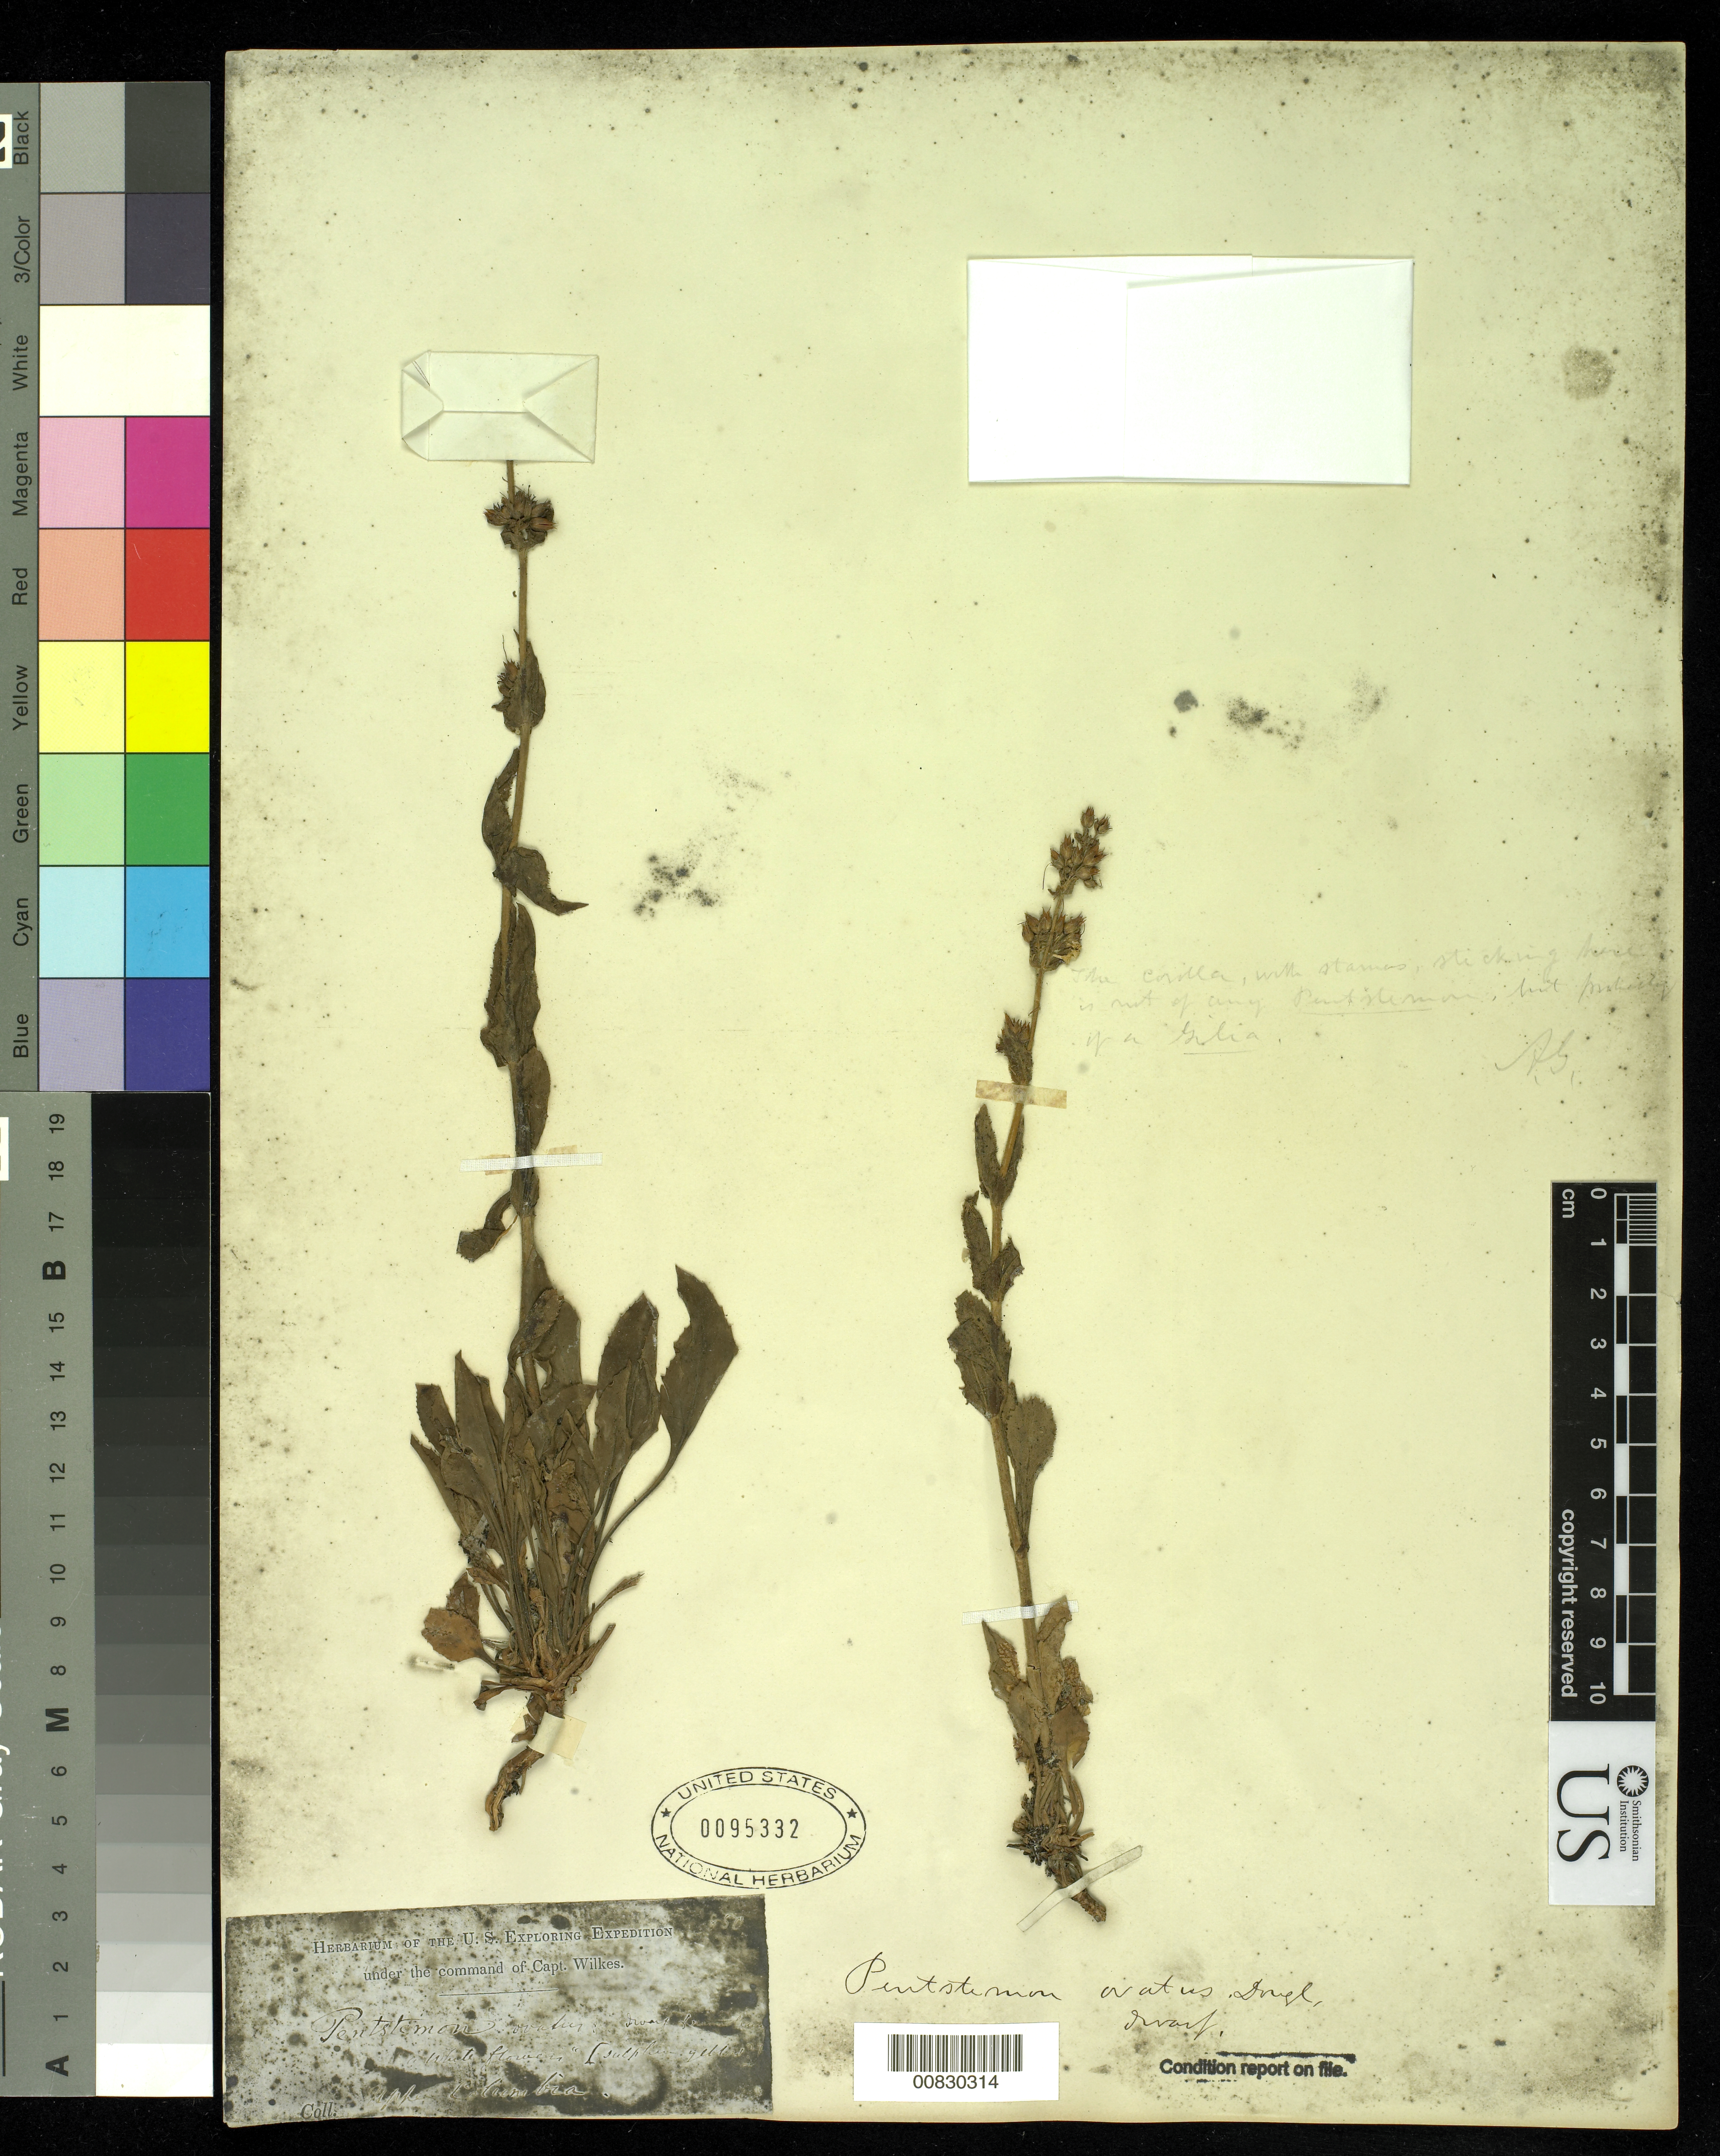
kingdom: Plantae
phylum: Tracheophyta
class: Magnoliopsida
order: Lamiales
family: Plantaginaceae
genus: Penstemon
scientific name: Penstemon pruinosus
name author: Douglas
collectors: Wilkes Explor. Exped.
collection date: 1838/1842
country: United States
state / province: Washington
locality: Upper Columbia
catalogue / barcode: US 95332